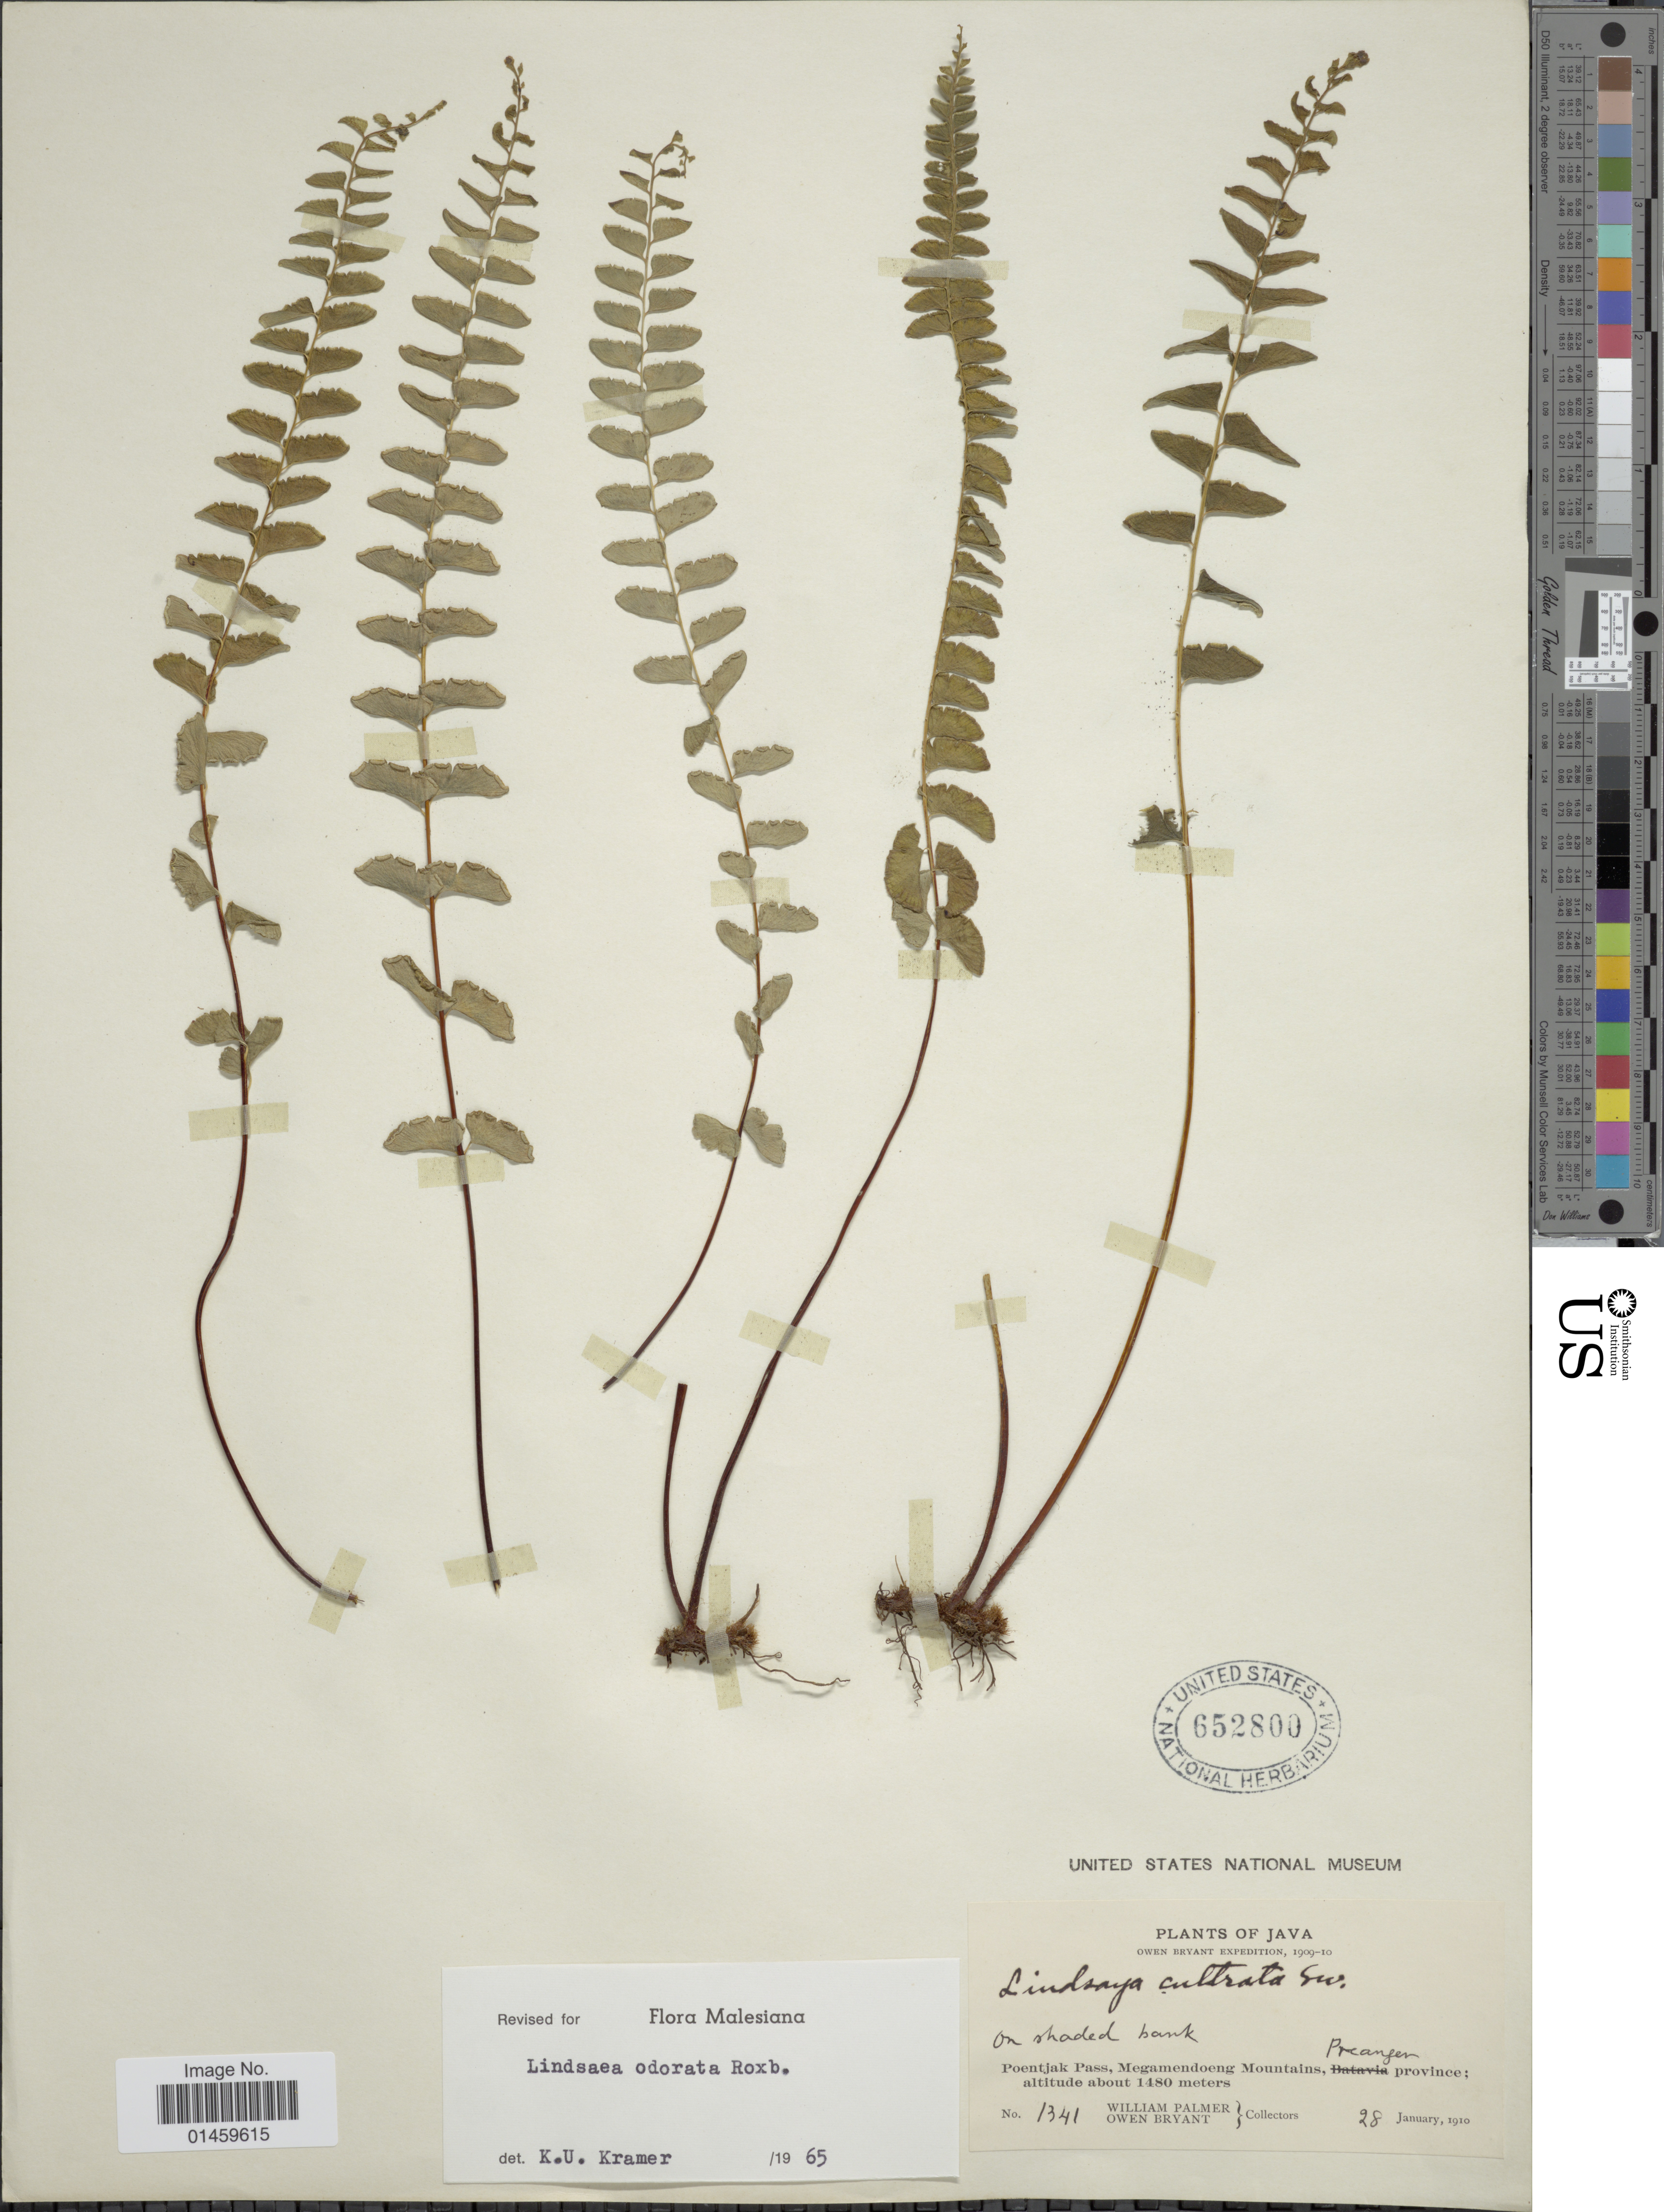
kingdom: Plantae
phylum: Tracheophyta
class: Polypodiopsida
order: Polypodiales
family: Lindsaeaceae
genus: Lindsaea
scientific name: Lindsaea odorata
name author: Roxb.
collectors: W. Palmer & O. Bryant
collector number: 1341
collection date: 1910-01-28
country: Indonesia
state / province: Java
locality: Poentjak Pass, Megamendoeng Mountains, Preanger province.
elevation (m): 1480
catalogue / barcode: US 652800